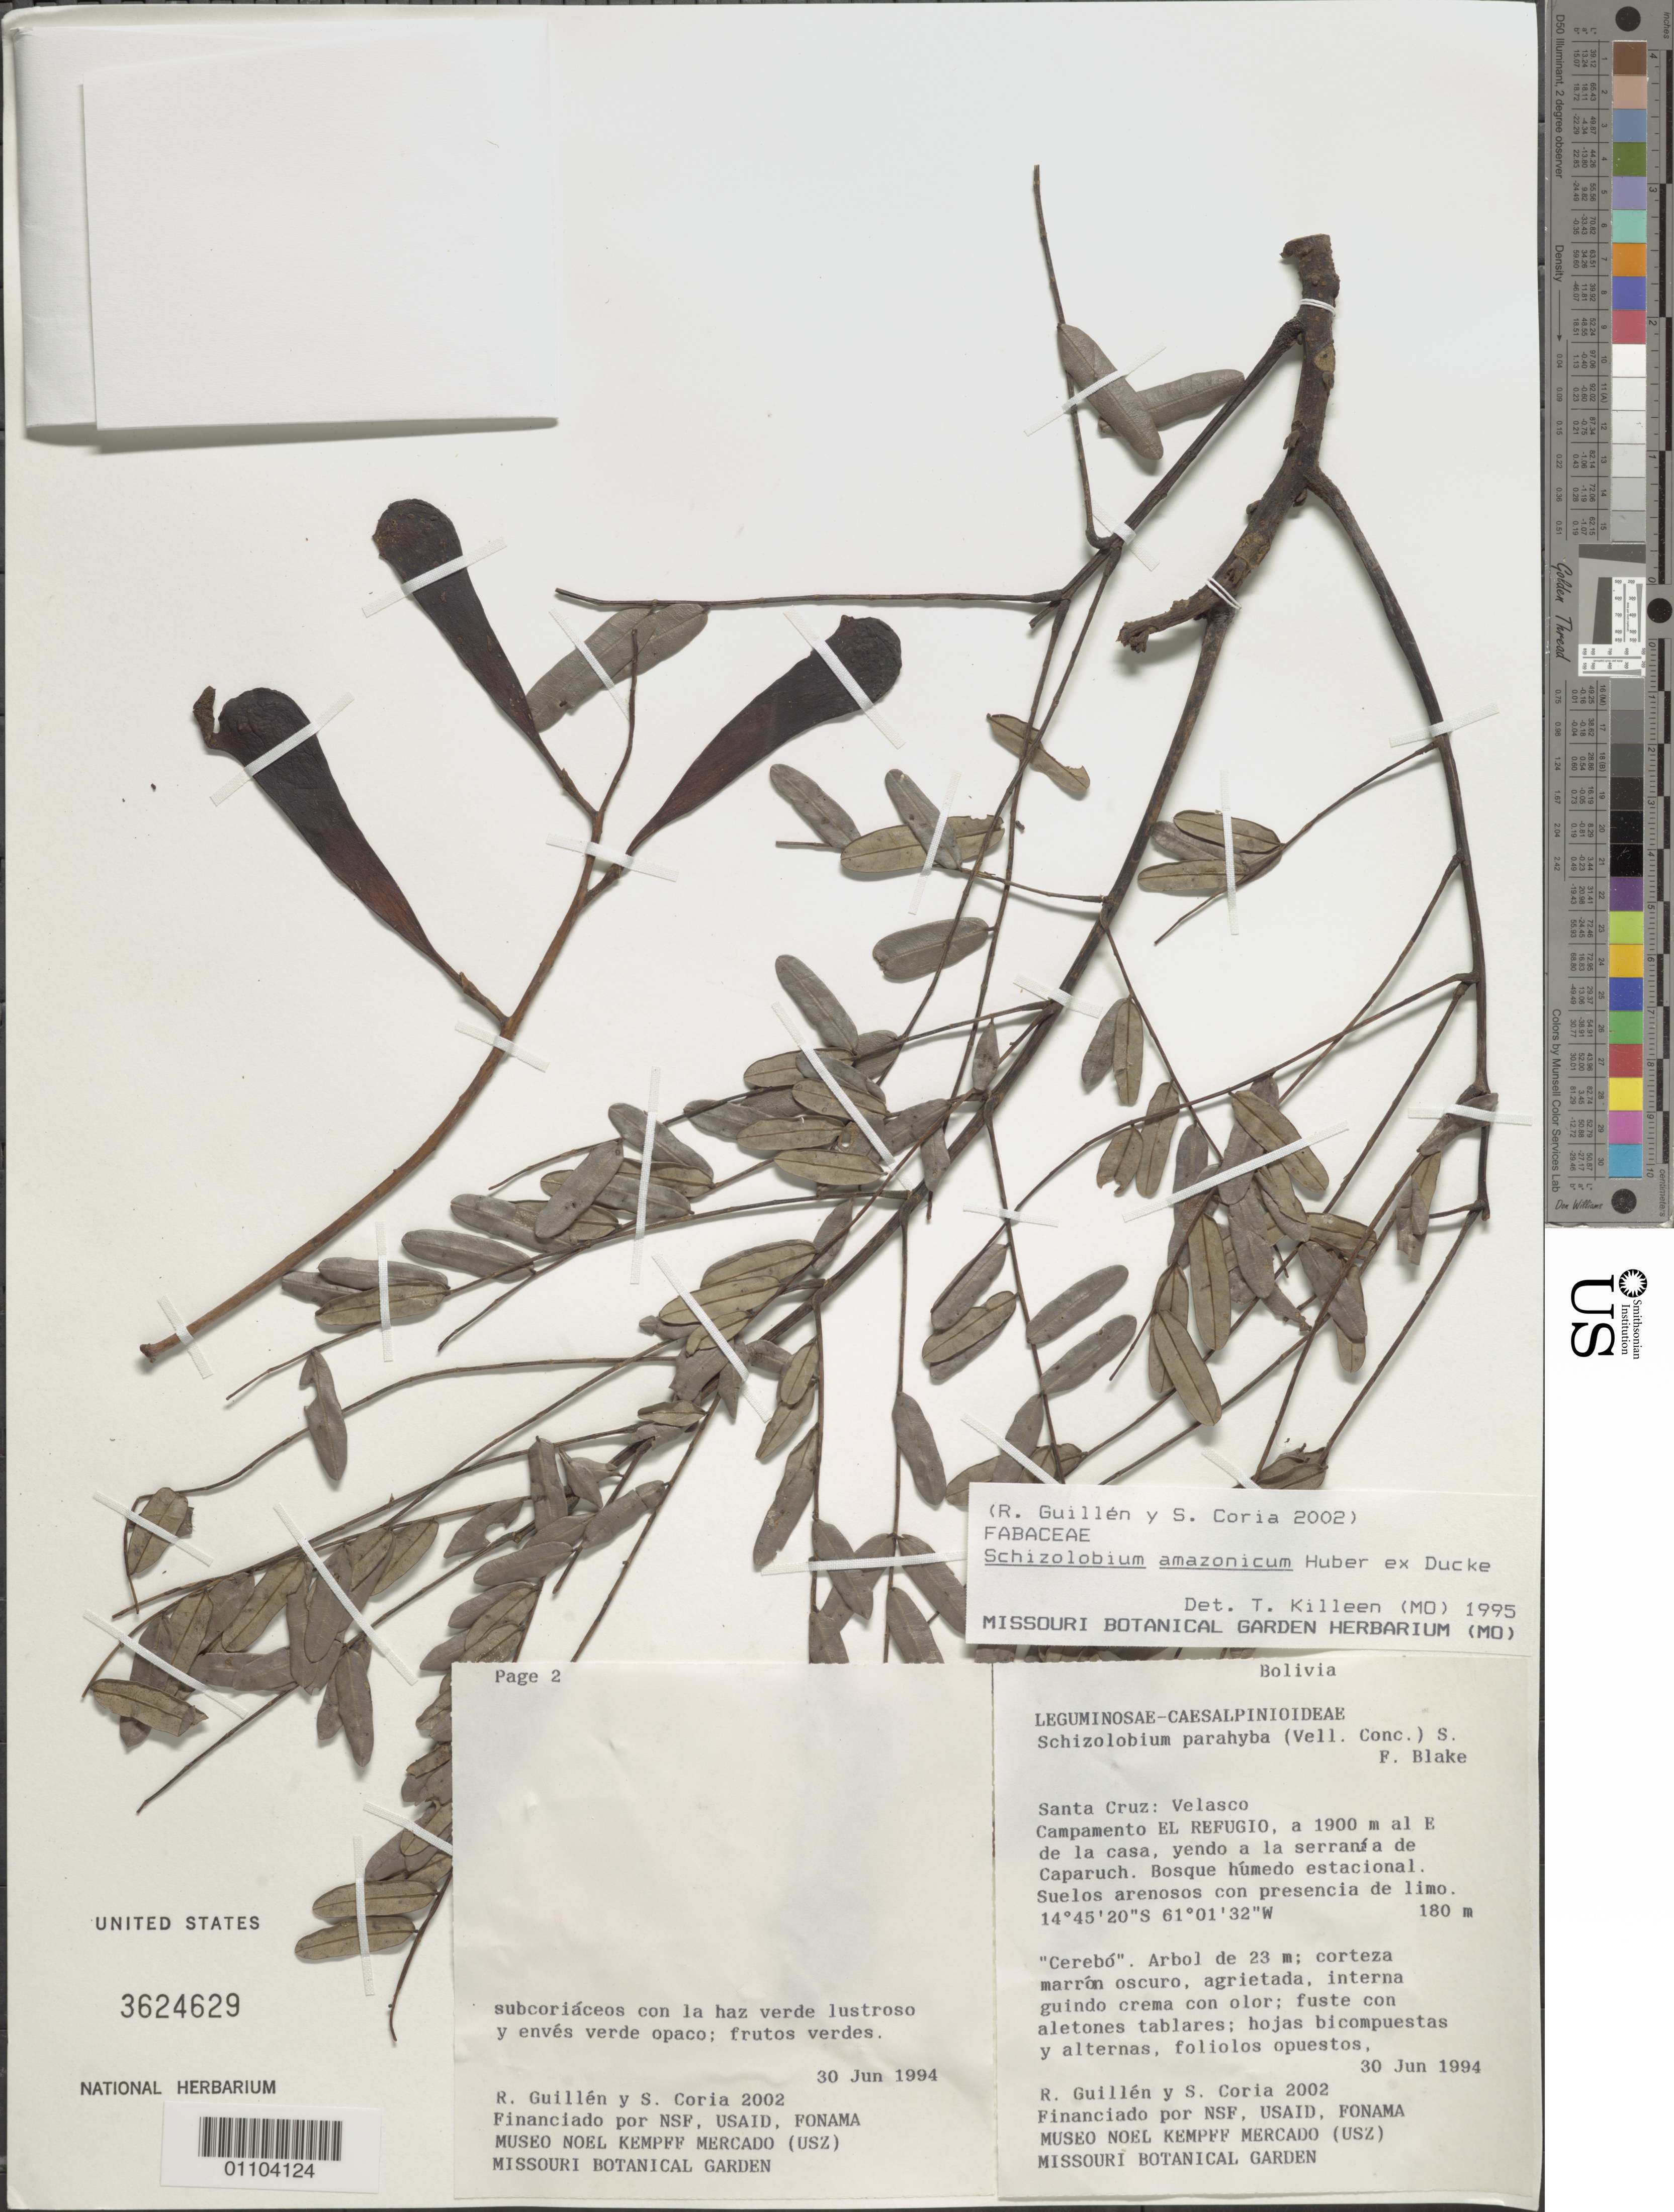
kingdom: Plantae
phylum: Tracheophyta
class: Magnoliopsida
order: Fabales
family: Fabaceae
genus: Schizolobium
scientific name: Schizolobium amazonicum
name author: Ducke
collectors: R. Guillén V. & S. Coria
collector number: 2002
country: Bolivia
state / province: Santa Cruz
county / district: Velasco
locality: Campamento el Refugio, E de la casa, yendo a la serrania de Caparuch.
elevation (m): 180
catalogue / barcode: US 3624629